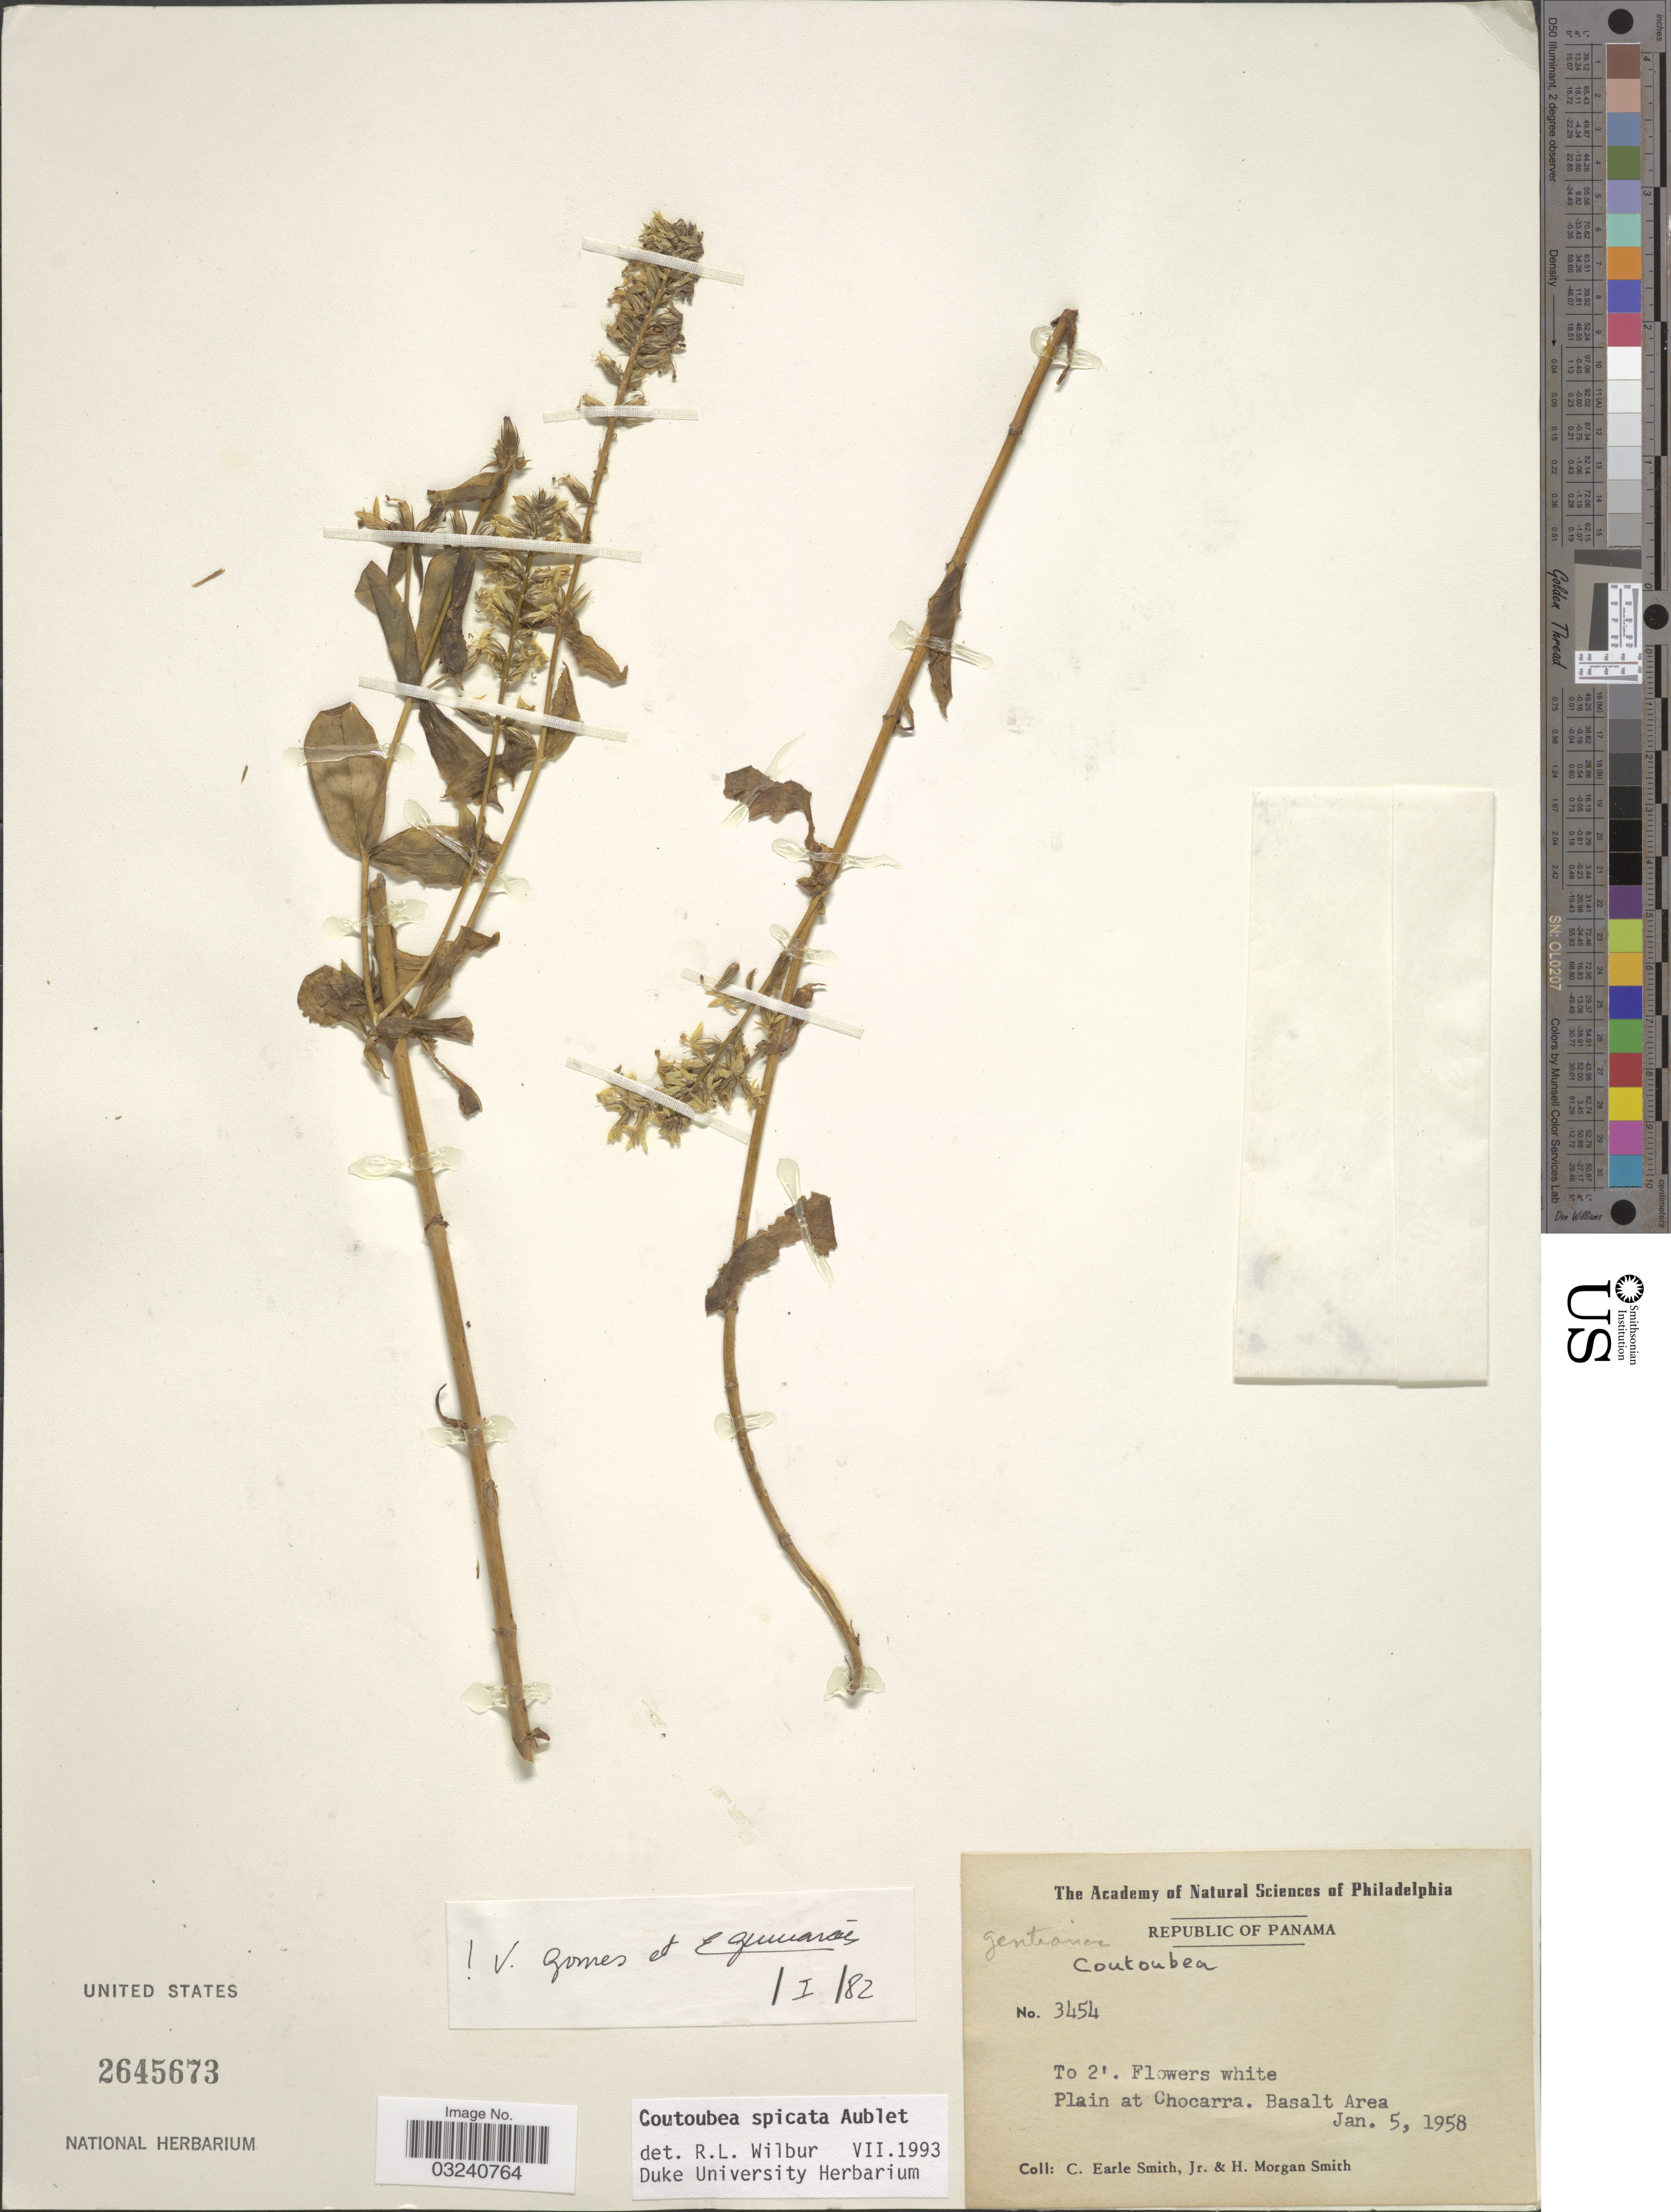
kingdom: Plantae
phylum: Tracheophyta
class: Magnoliopsida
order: Gentianales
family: Gentianaceae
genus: Coutoubea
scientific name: Coutoubea spicata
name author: Aubl.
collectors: C. E. Smith Jr. & H. M. Smith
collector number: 3454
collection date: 1958-01-05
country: Panama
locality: Plain at Chocarra. Basalt Area.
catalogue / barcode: US 2645673